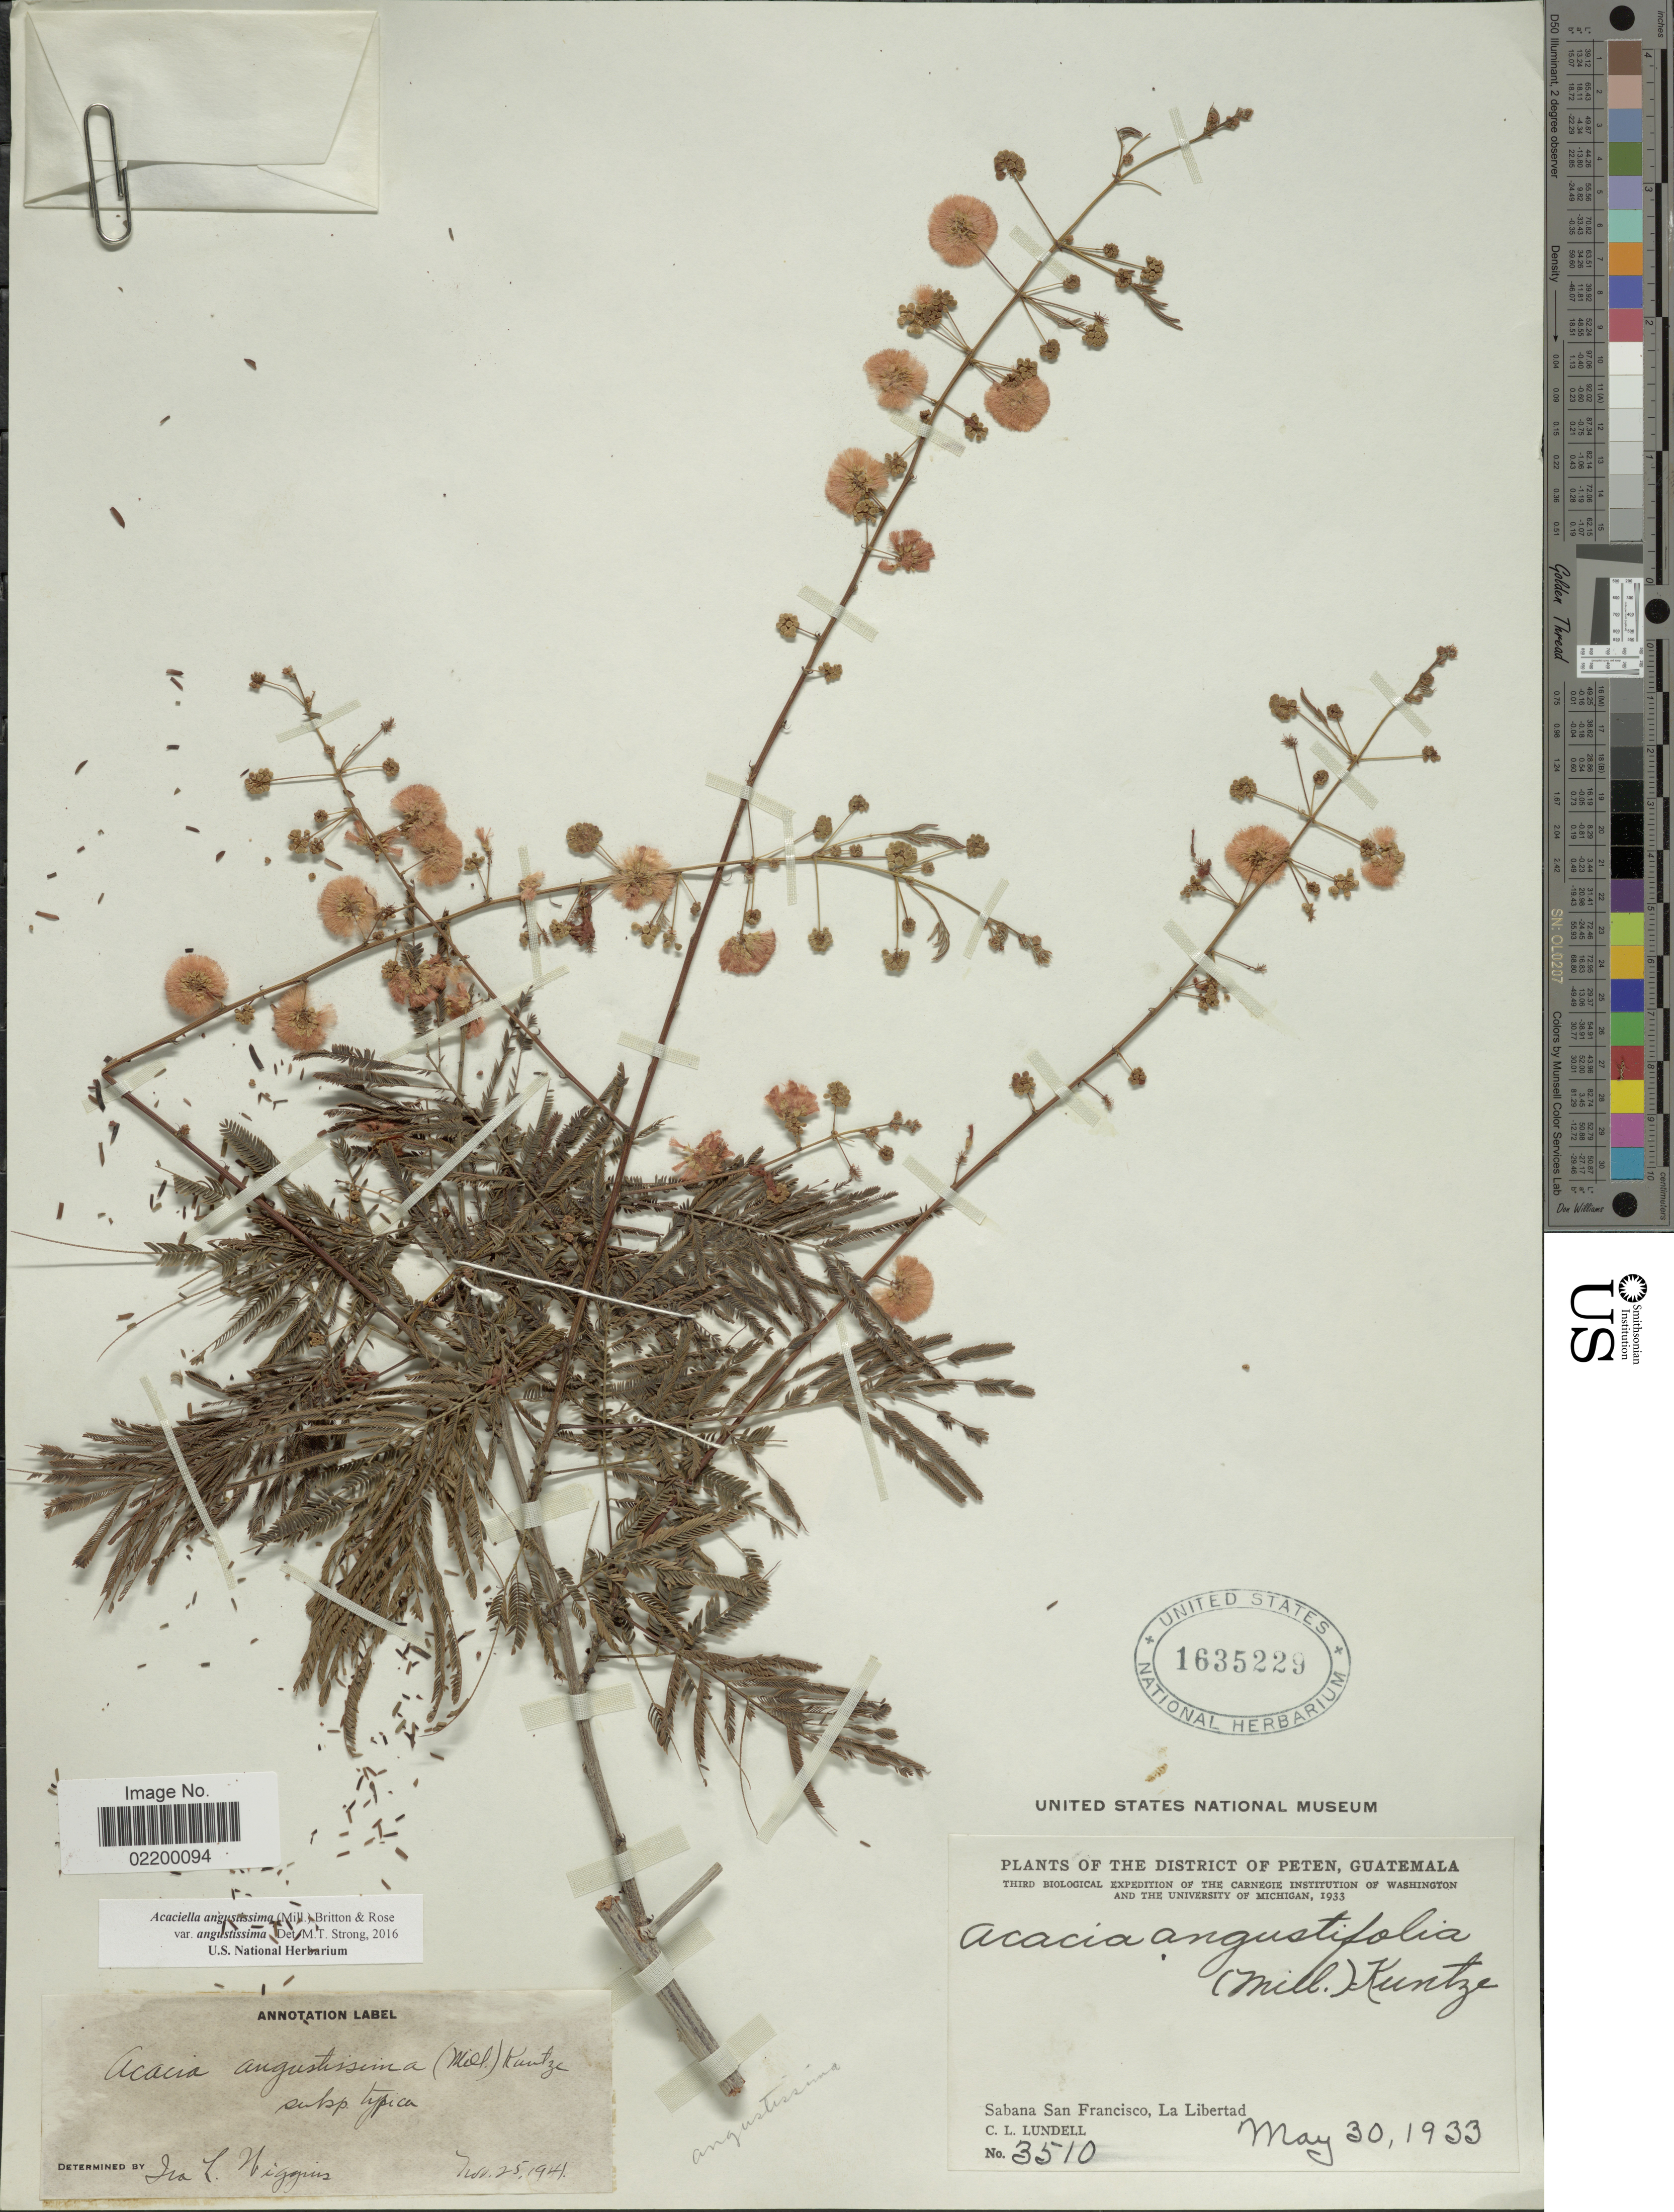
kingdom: Plantae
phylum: Tracheophyta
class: Magnoliopsida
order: Fabales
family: Fabaceae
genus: Acaciella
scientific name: Acaciella angustissima var. angustissima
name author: (Mill.) Britton & Rose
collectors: C. L. Lundell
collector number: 3510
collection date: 1933-05-30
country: Guatemala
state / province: El Petén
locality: La Libertad. Sabana San Francisco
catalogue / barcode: US 1635229